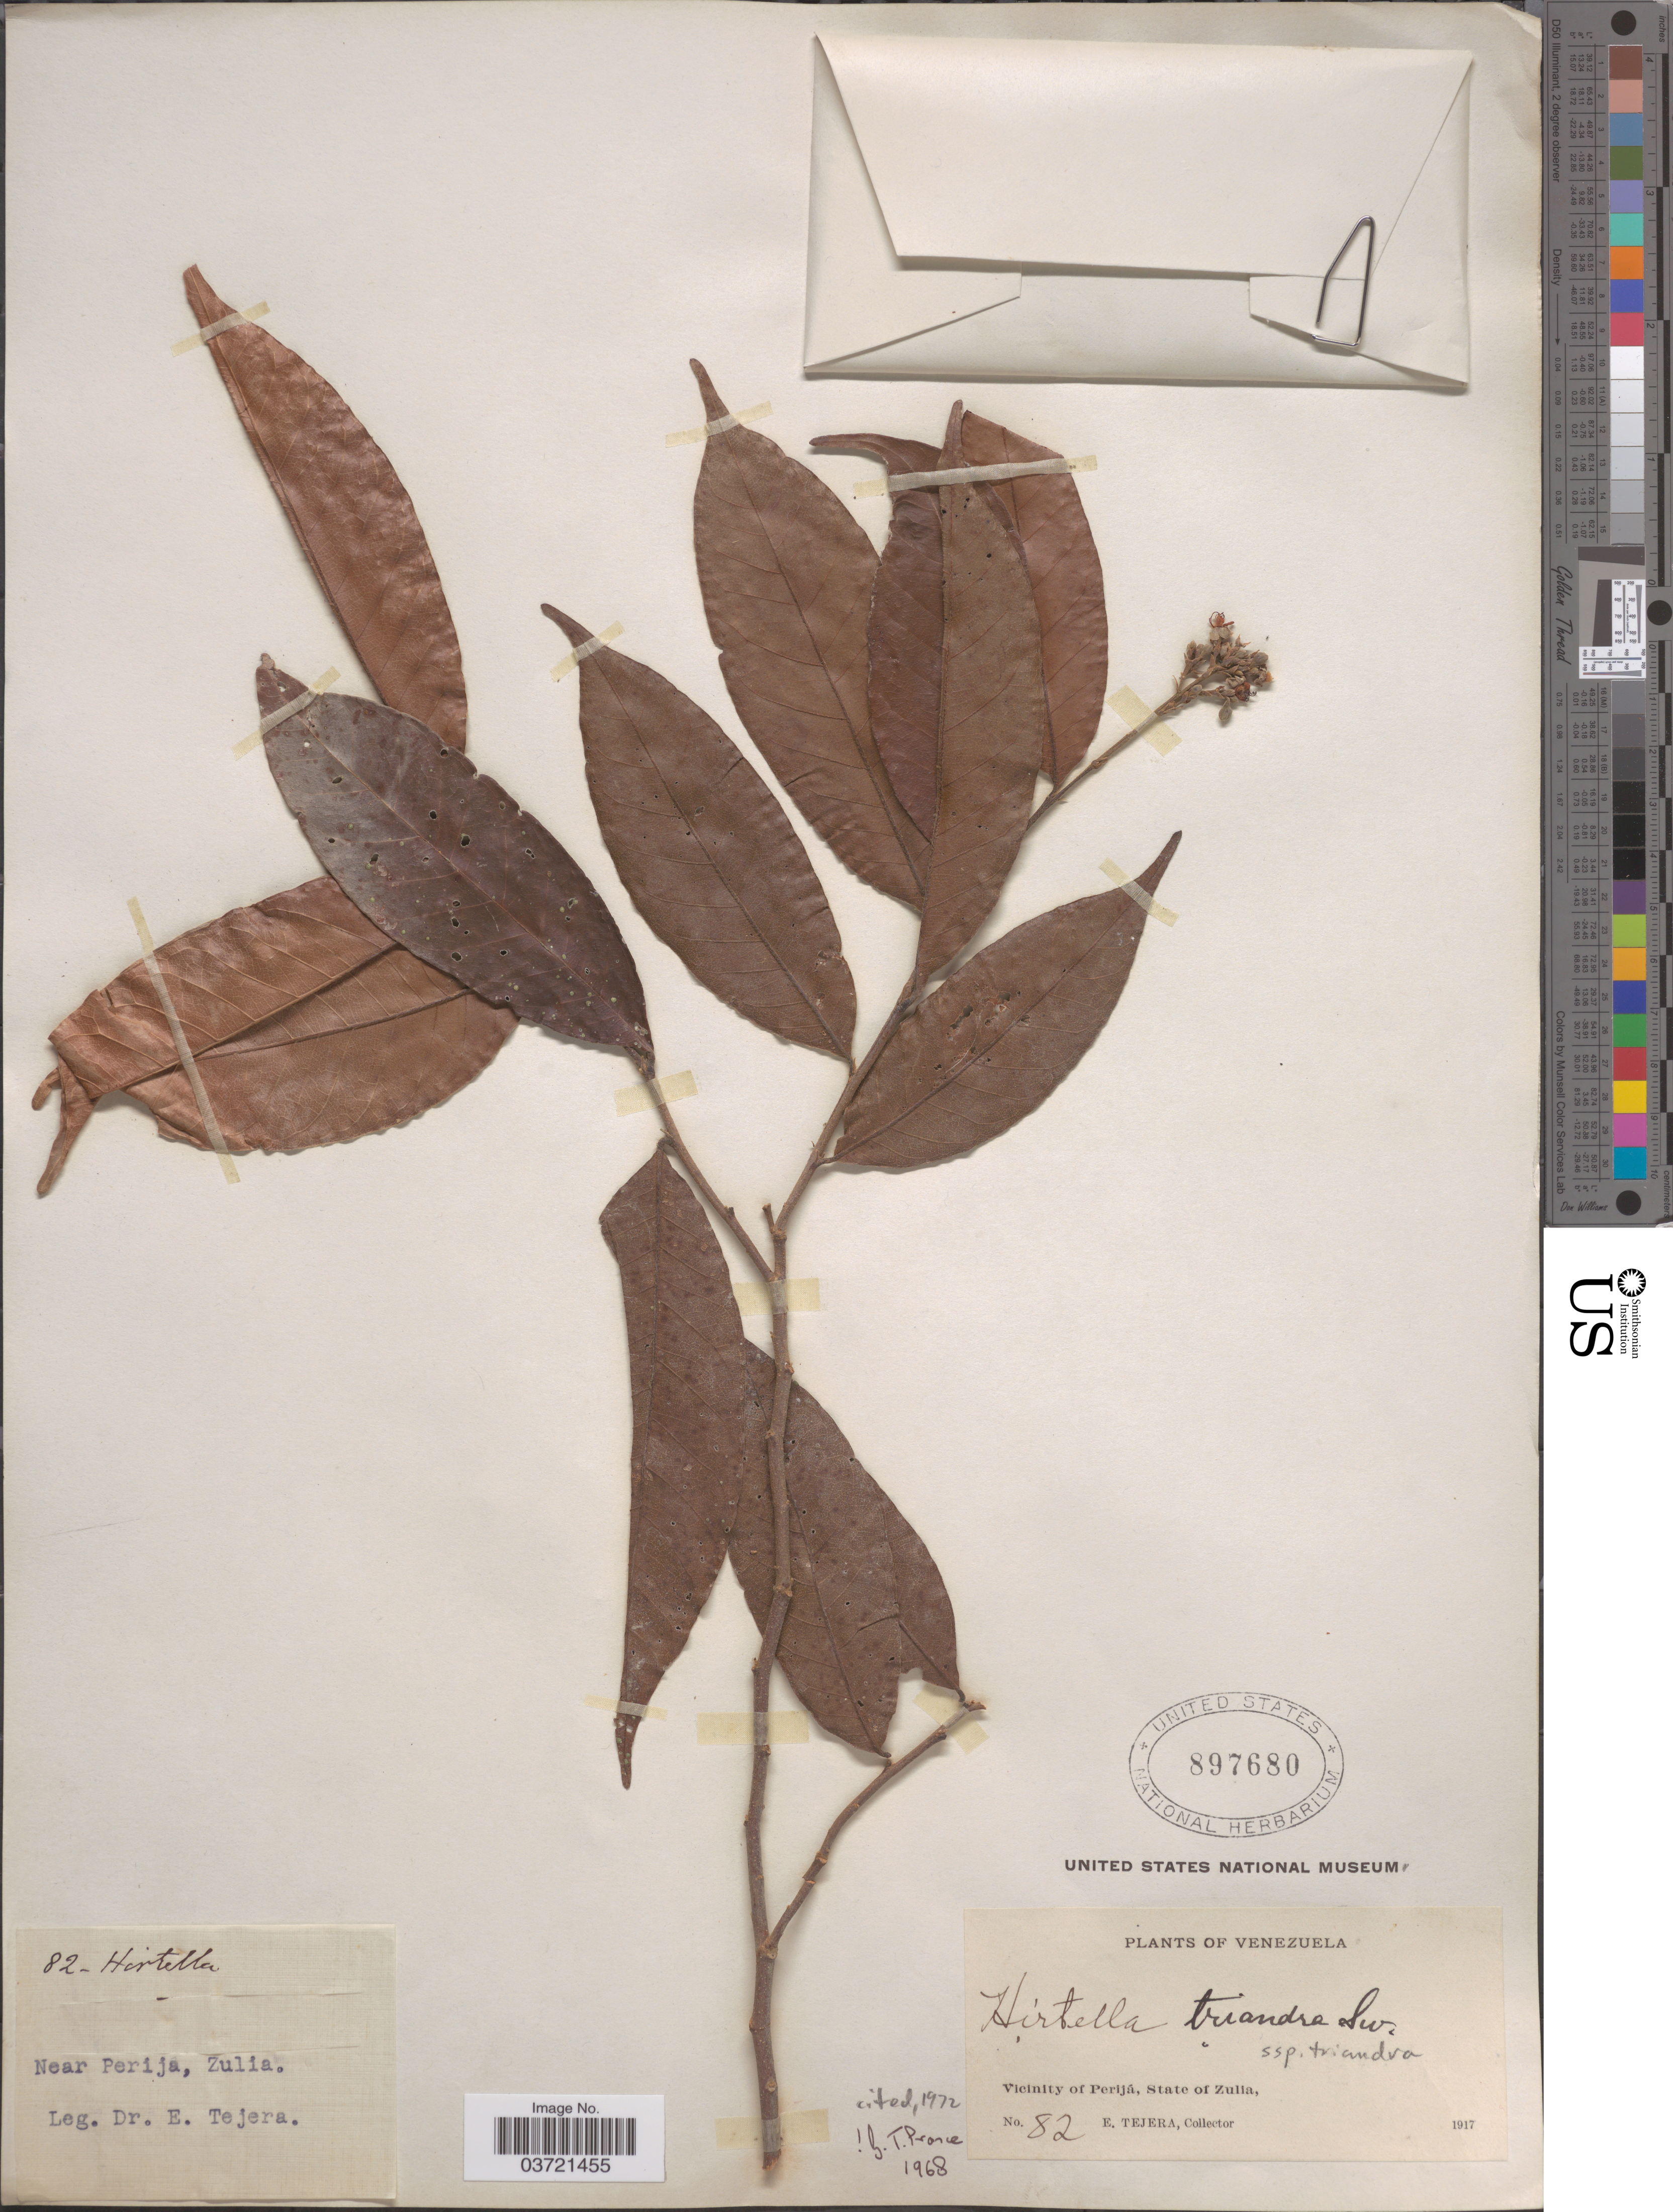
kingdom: Plantae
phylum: Tracheophyta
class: Magnoliopsida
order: Malpighiales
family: Chrysobalanaceae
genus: Hirtella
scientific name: Hirtella triandra subsp. triandra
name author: Sw.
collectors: E. Tejera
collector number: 82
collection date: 1917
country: Venezuela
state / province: Zulia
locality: Near Perija. Vicinity of Perijá.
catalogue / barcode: US 897680